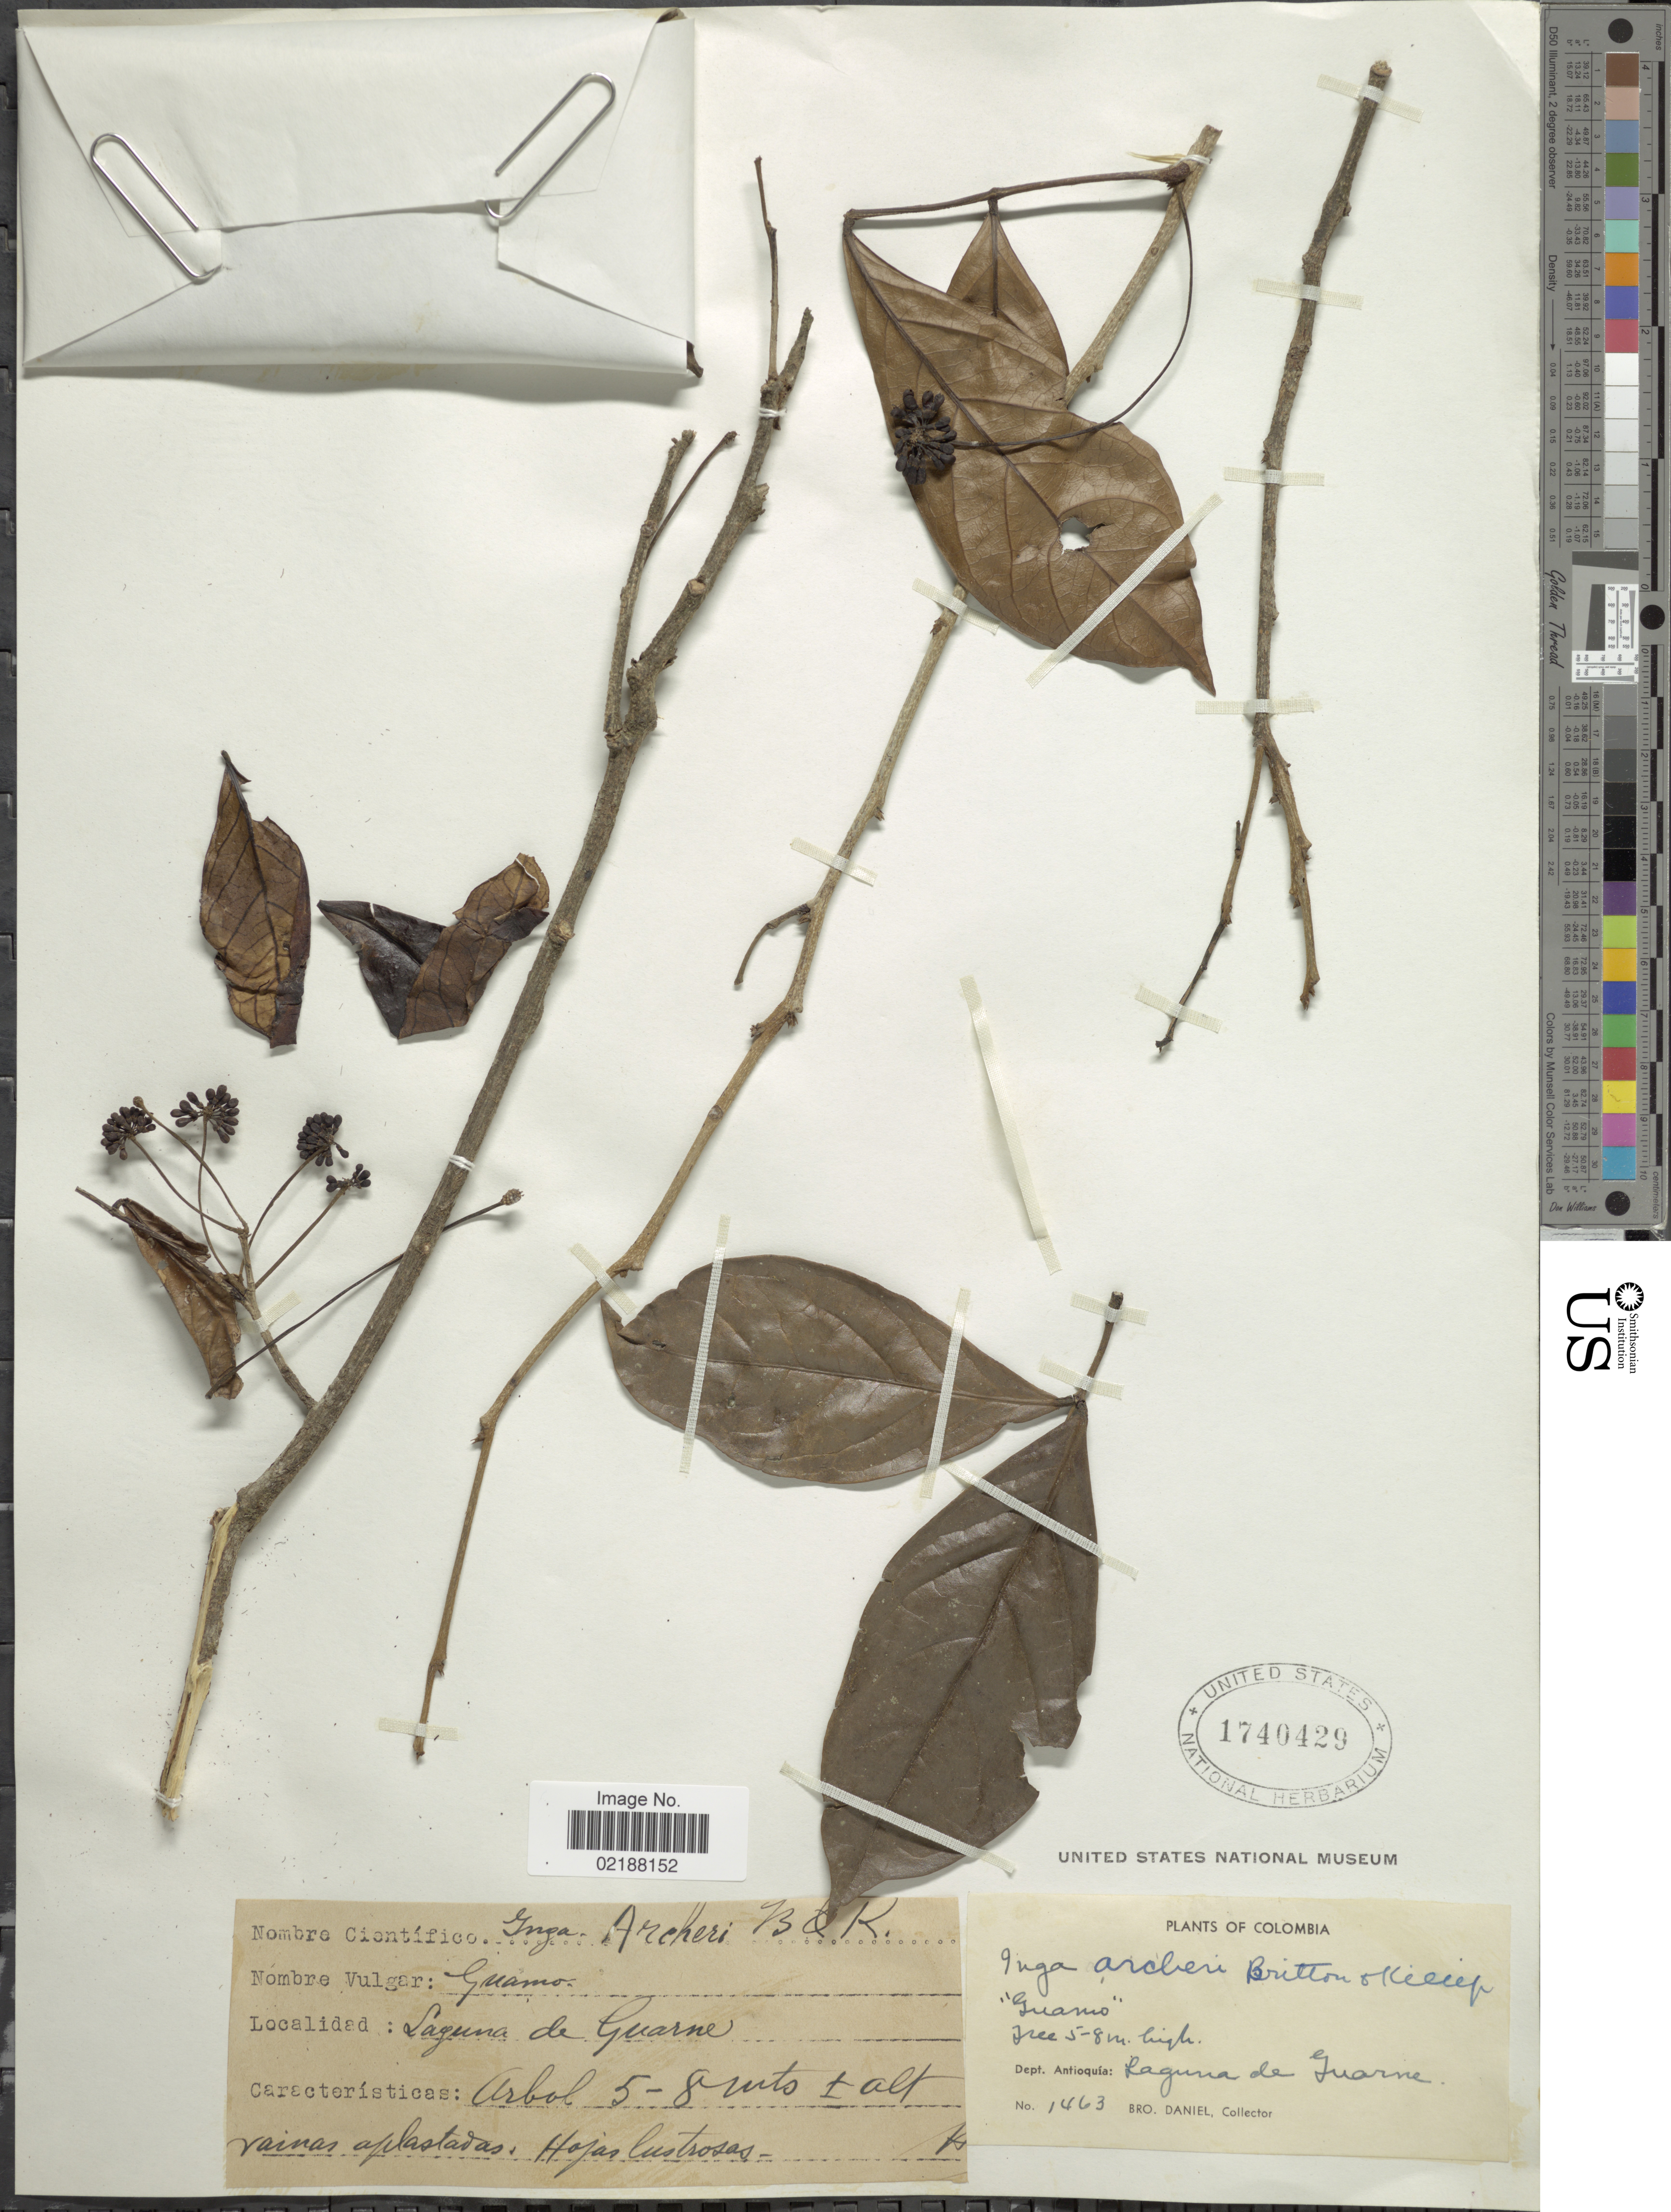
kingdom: Plantae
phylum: Tracheophyta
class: Magnoliopsida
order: Fabales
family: Fabaceae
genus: Inga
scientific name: Inga lallensis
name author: Spruce & Benth.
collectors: Bro. Daniel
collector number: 1463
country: Colombia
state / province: Antioquia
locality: Dept. Antioquia: Laguna de Guarne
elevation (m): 5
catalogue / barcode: US 1740429